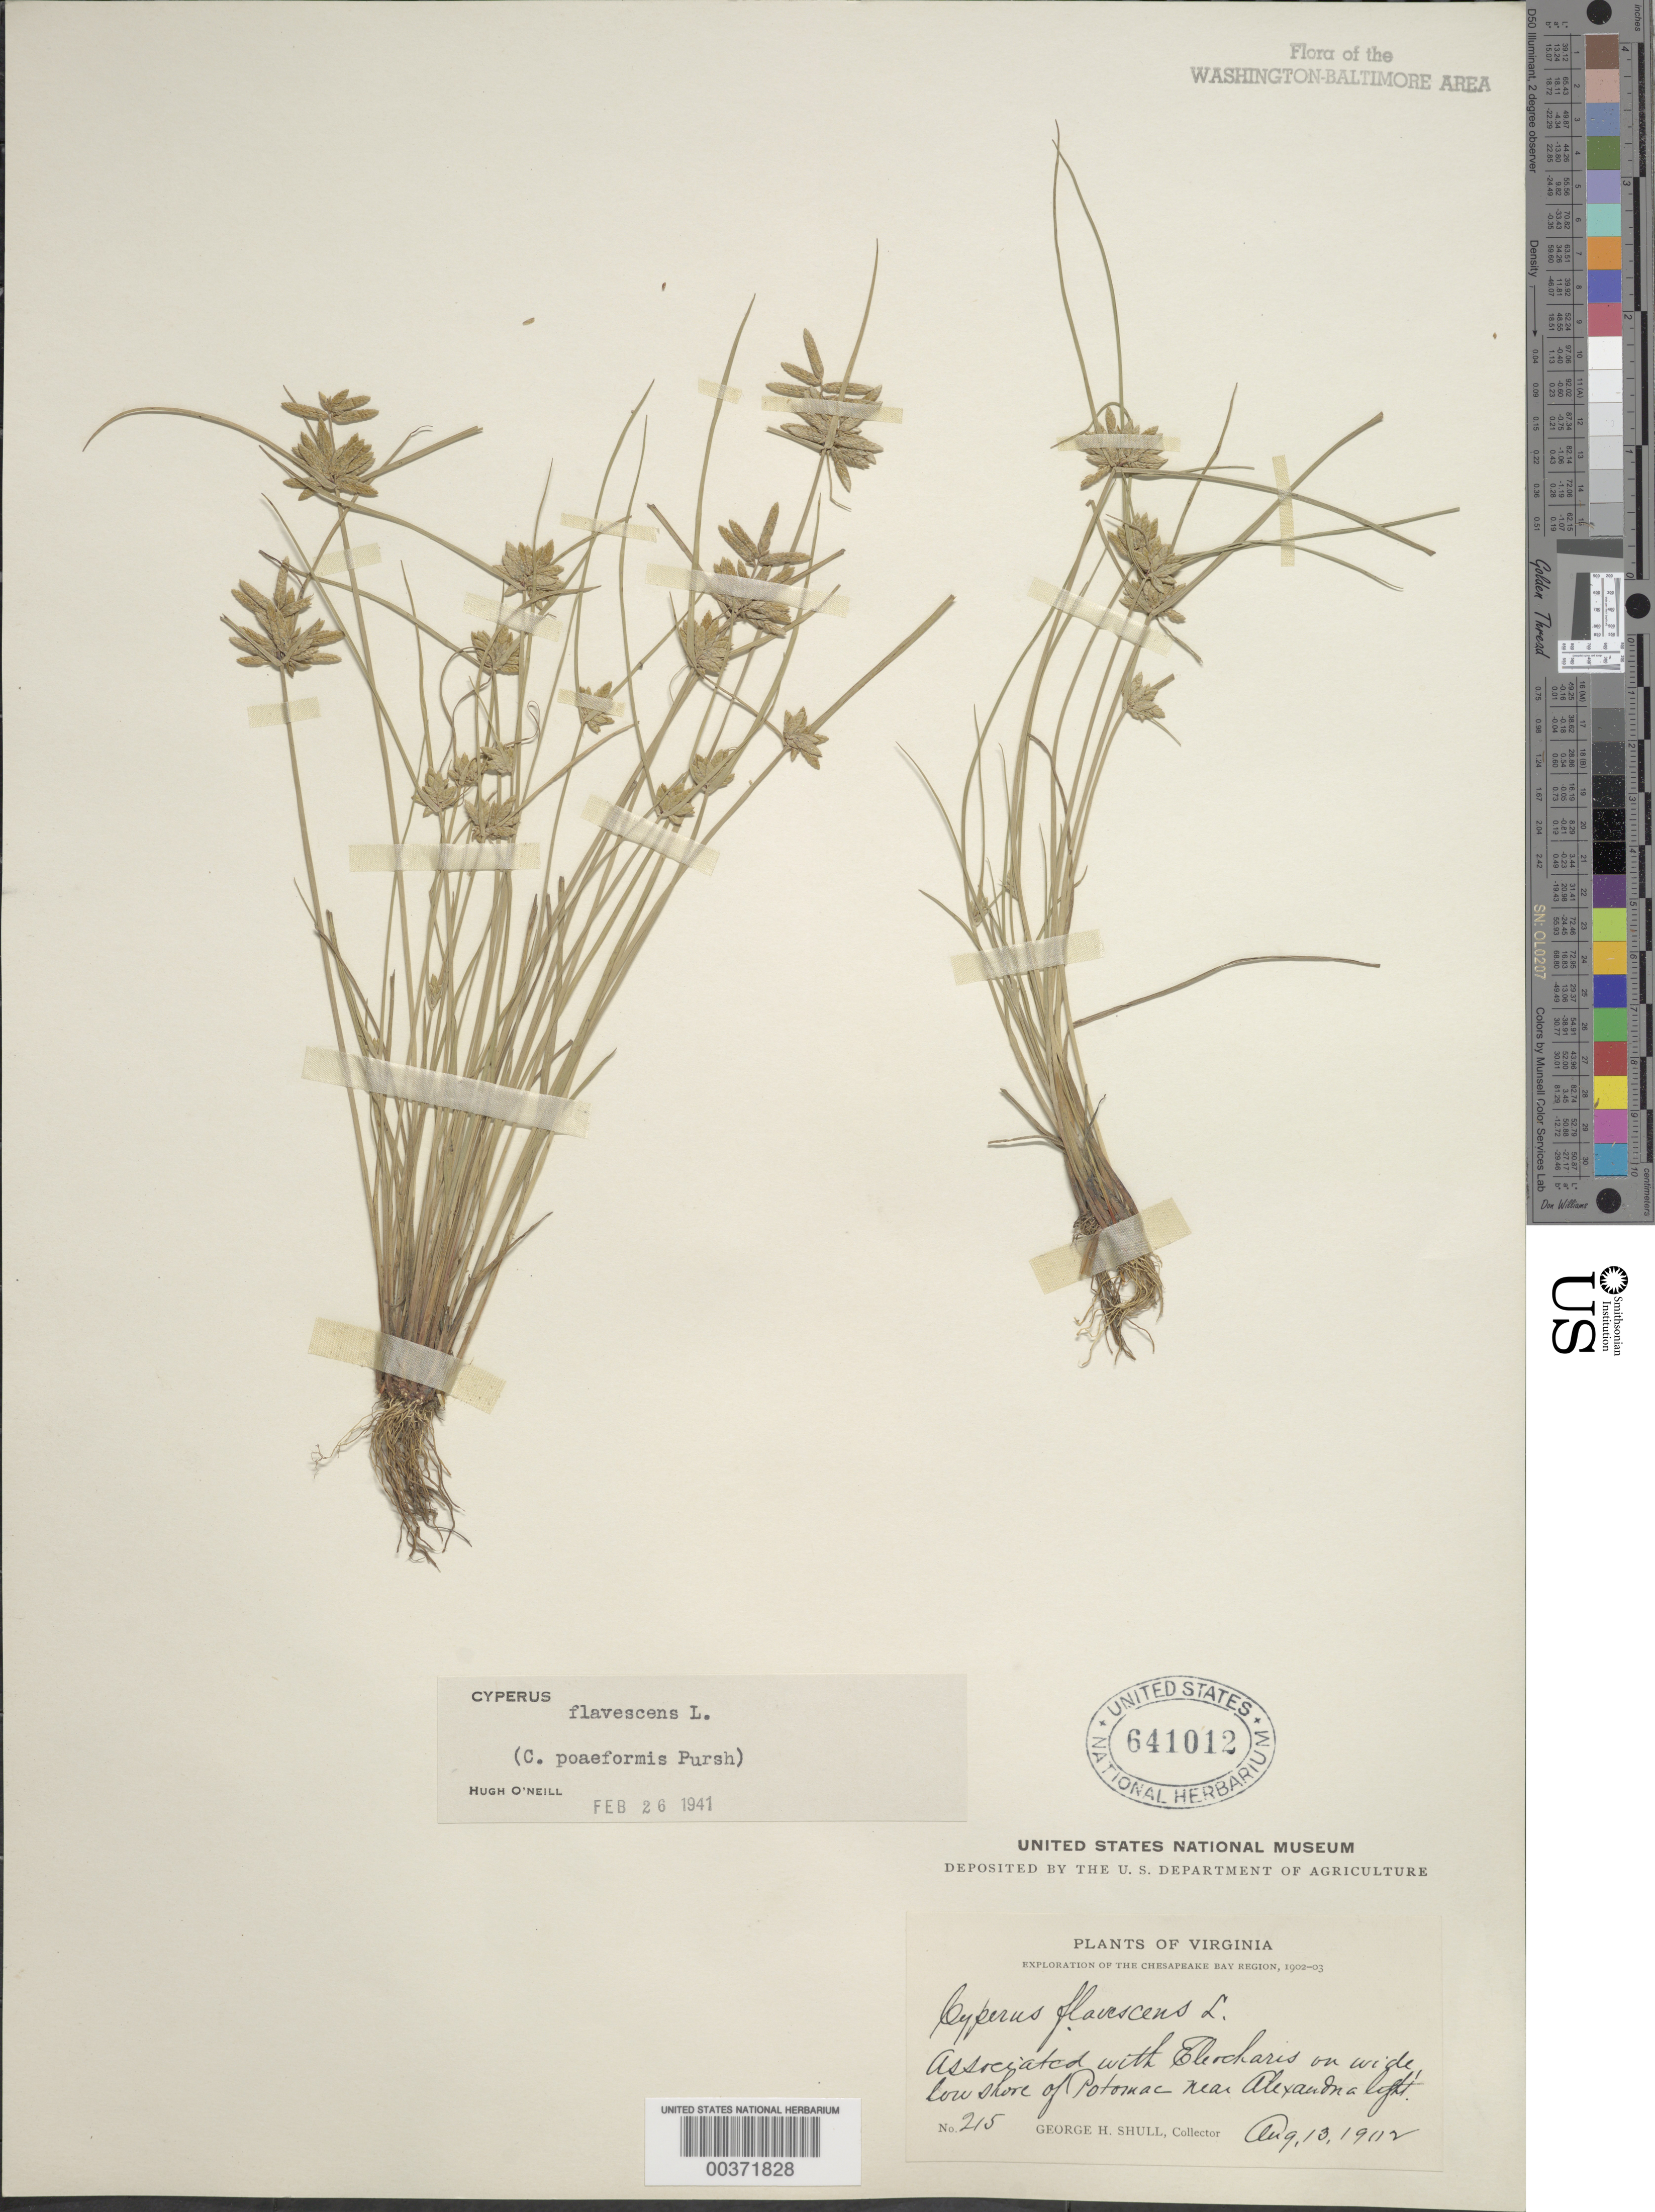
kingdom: Plantae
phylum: Tracheophyta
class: Liliopsida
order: Poales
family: Cyperaceae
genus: Cyperus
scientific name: Cyperus flavescens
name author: L.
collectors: P. C. Standley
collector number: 5891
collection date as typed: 17 Sep 1910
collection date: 1910-09-17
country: United States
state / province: Virginia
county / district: Fairfax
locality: St. Elmo vicinity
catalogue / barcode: US 640790